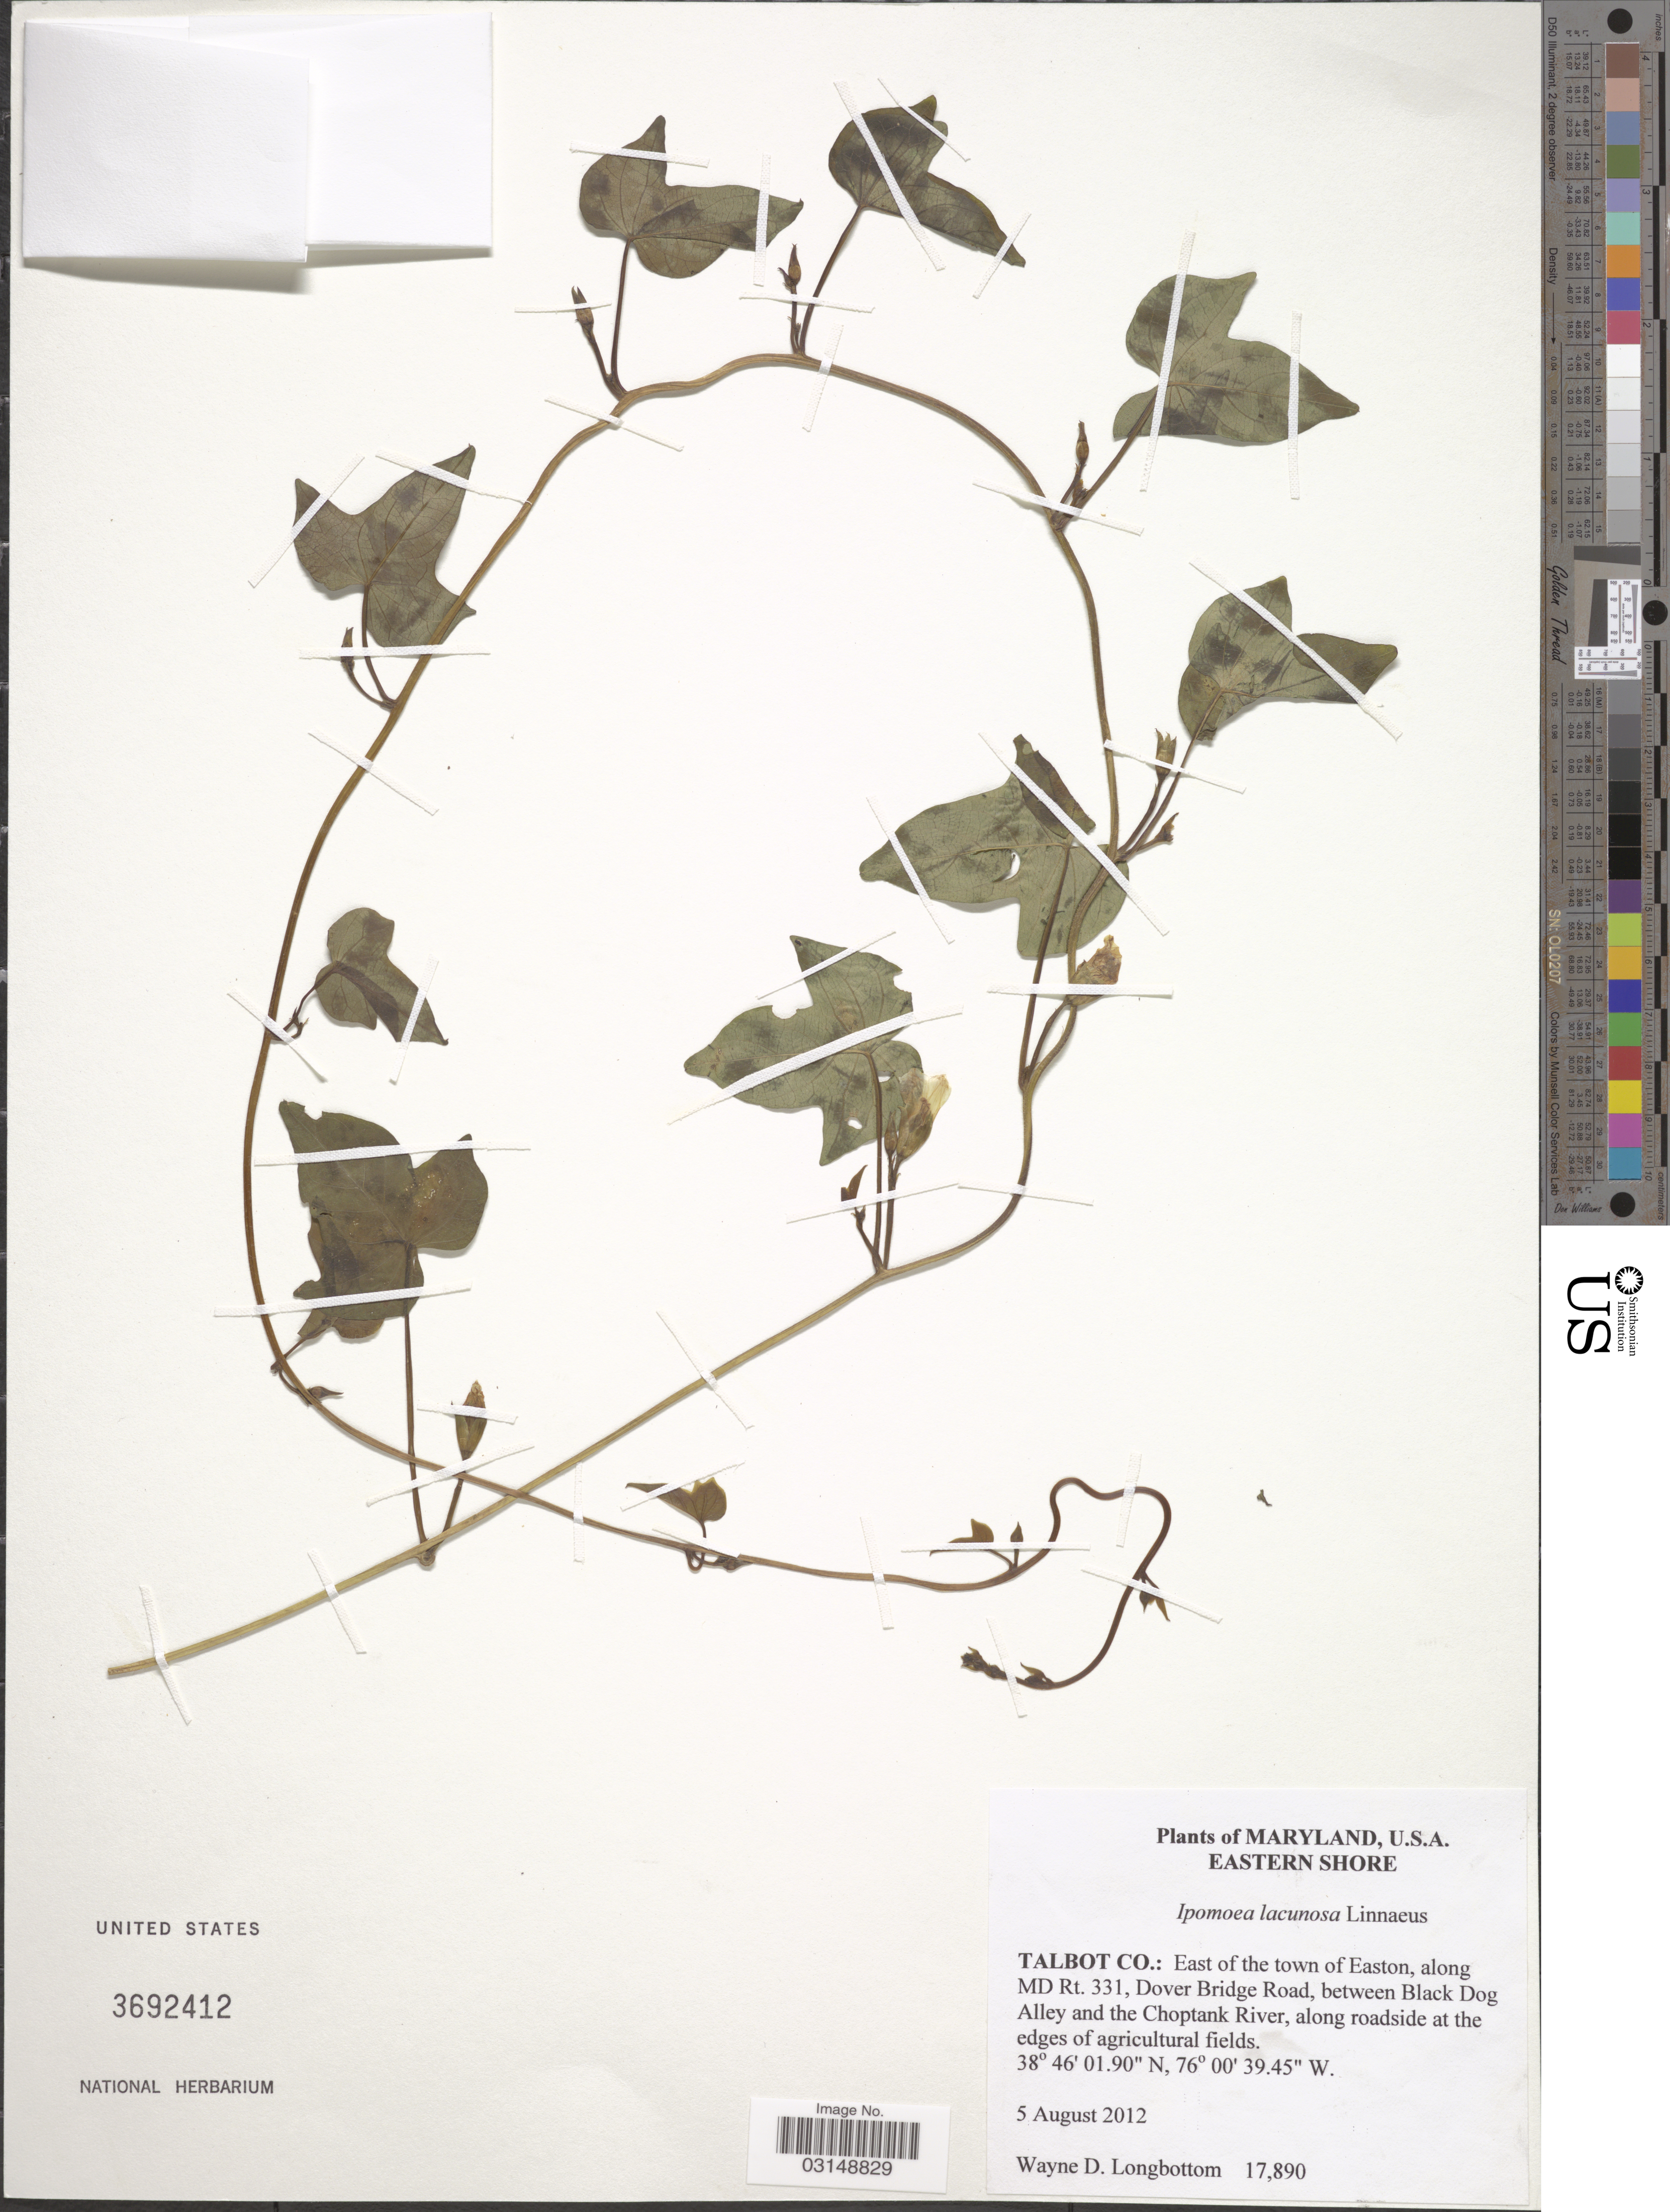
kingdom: Plantae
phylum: Tracheophyta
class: Magnoliopsida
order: Solanales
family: Convolvulaceae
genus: Ipomoea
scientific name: Ipomoea lacunosa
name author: L.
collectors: W. D. Longbottom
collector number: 17890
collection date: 2012-08-05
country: United States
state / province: Maryland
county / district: Talbot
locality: Eastern Shore. Talbot Co.: East of the town of Easton, along MD Rt. 331, Dover Bridge Road, between Black Dog Alley and the Choptank River, along roadside at the edges of agricultural fields.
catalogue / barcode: US 3692412